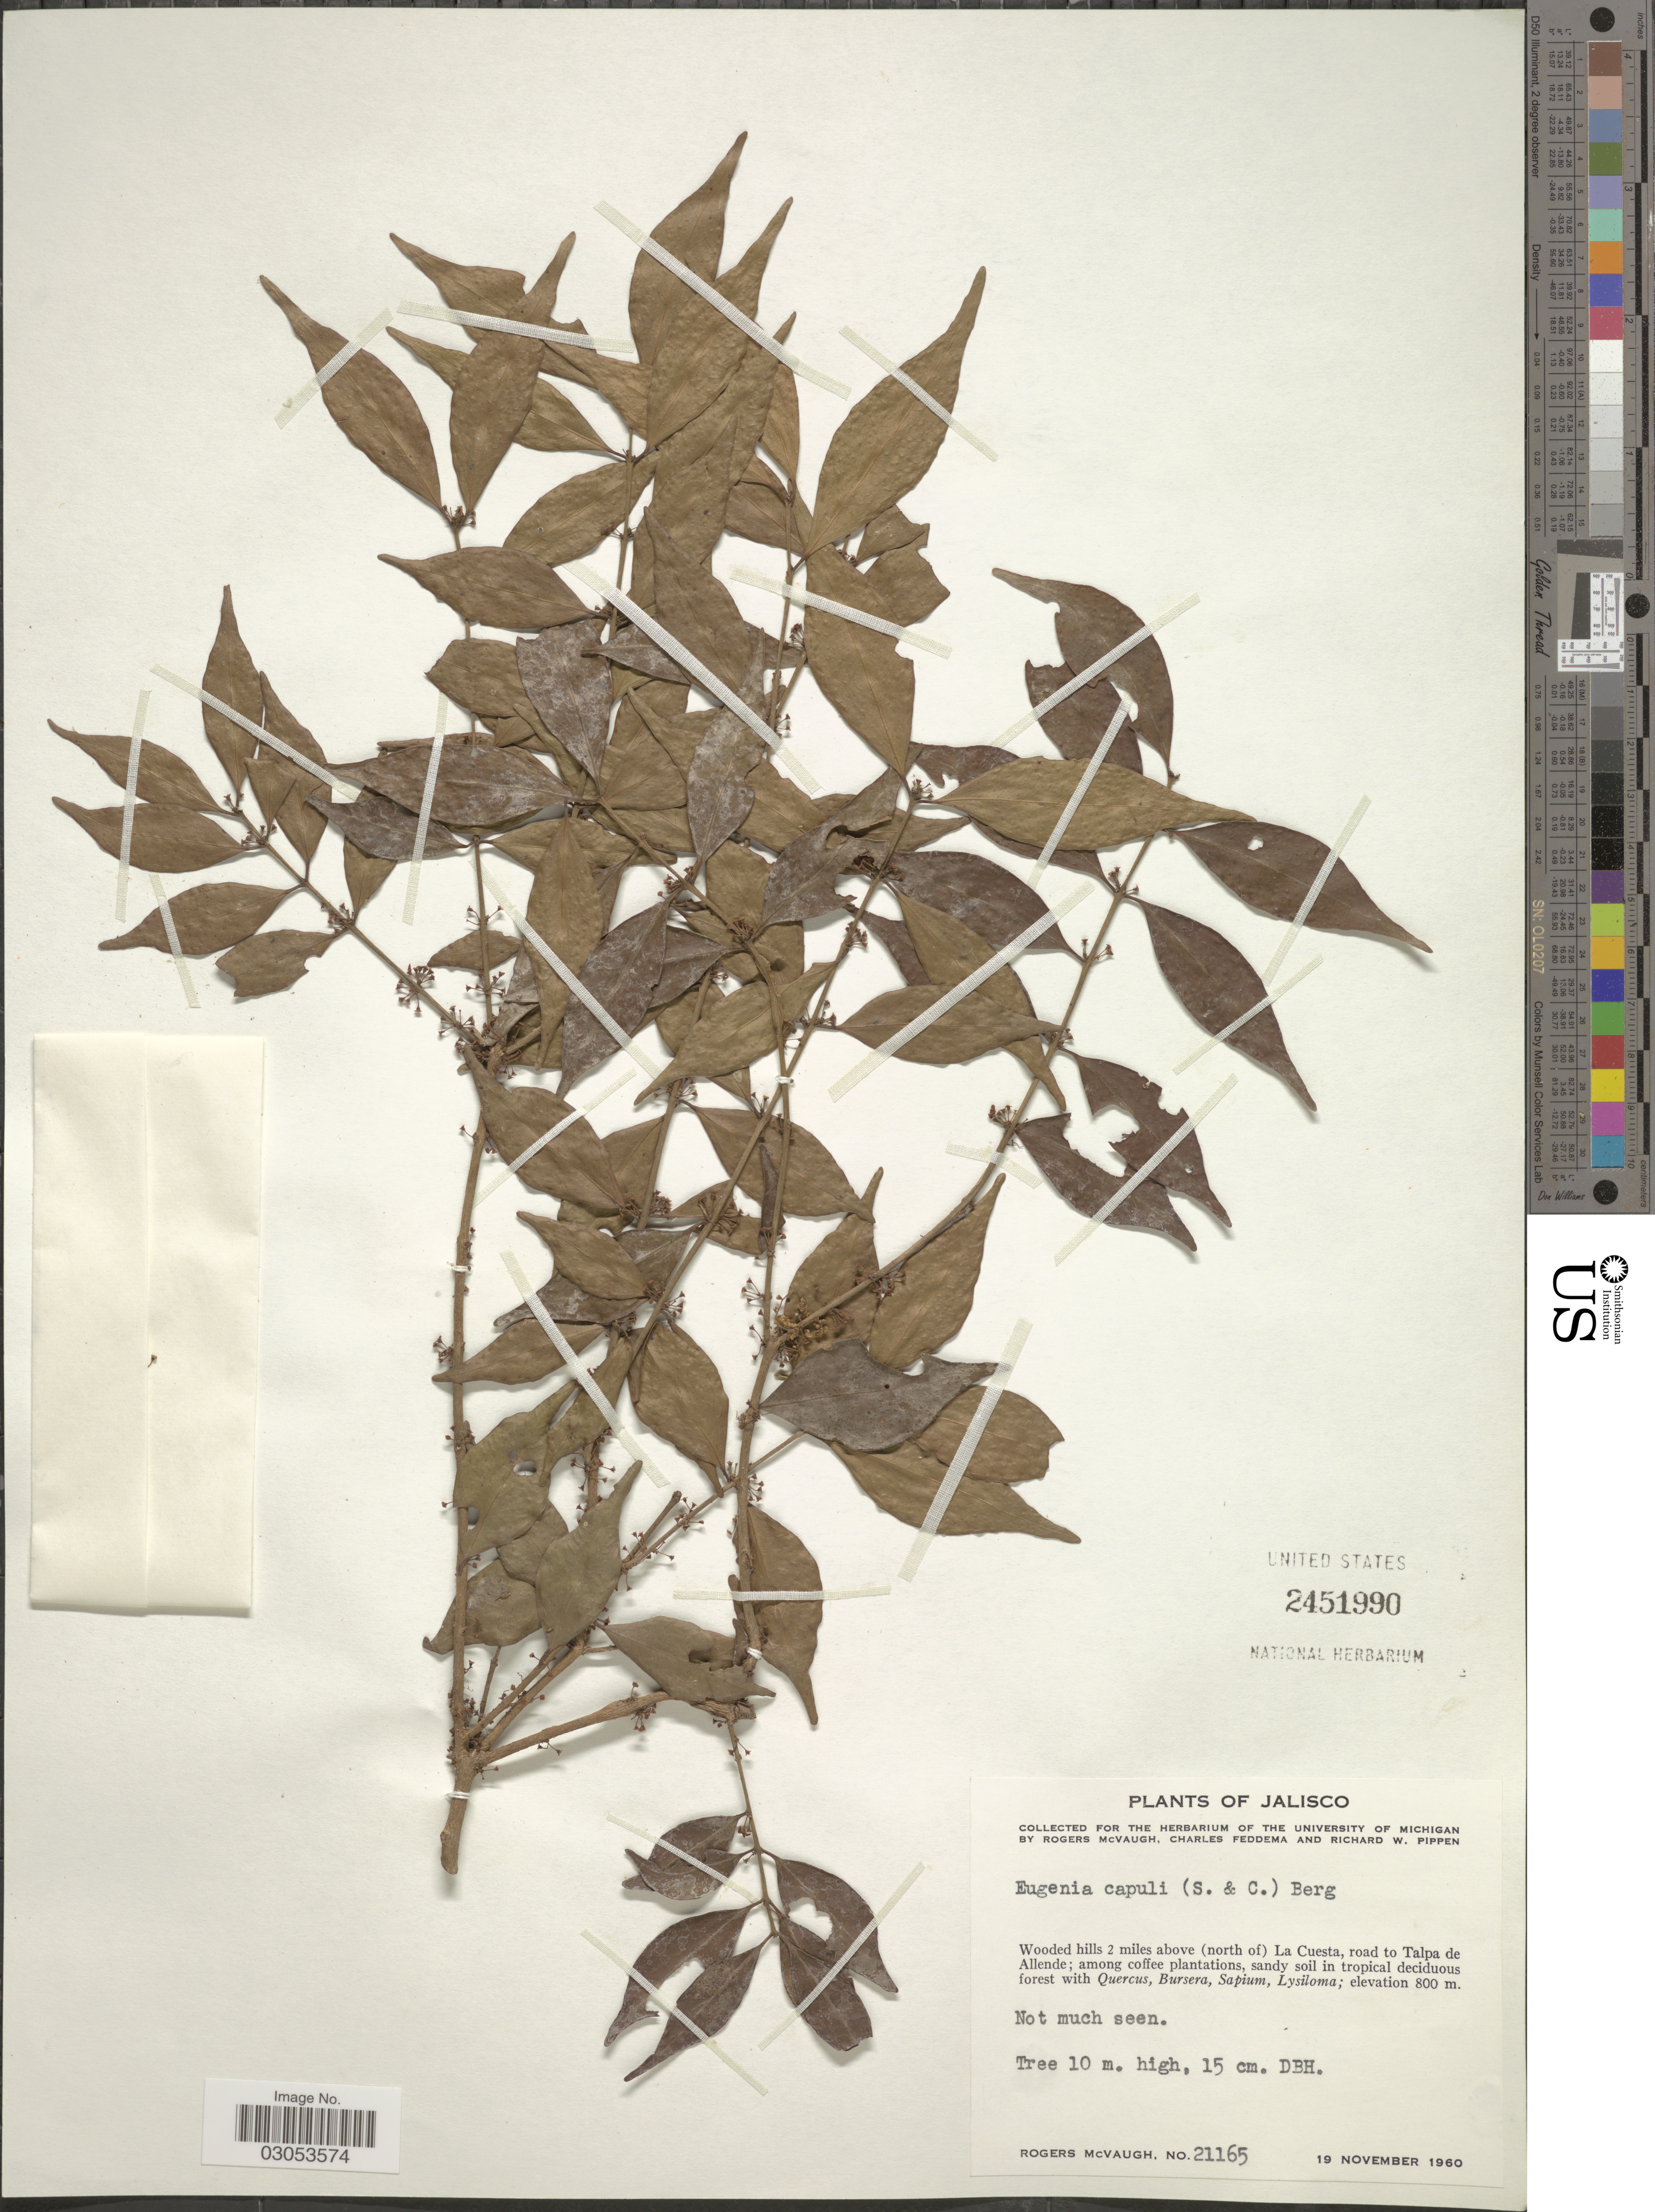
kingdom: Plantae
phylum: Tracheophyta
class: Magnoliopsida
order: Myrtales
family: Myrtaceae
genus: Eugenia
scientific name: Eugenia capuli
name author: (Schltdl. & Cham.) Hook. & Arn.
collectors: R. McVaugh, C. Feddema & R. W. Pippen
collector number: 21165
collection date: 1960-11-19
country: Mexico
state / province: Jalisco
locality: Wooded hills 2 miles above (north of) La Cuesta, road to Talpa de Allende.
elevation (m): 800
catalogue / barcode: US 2451990